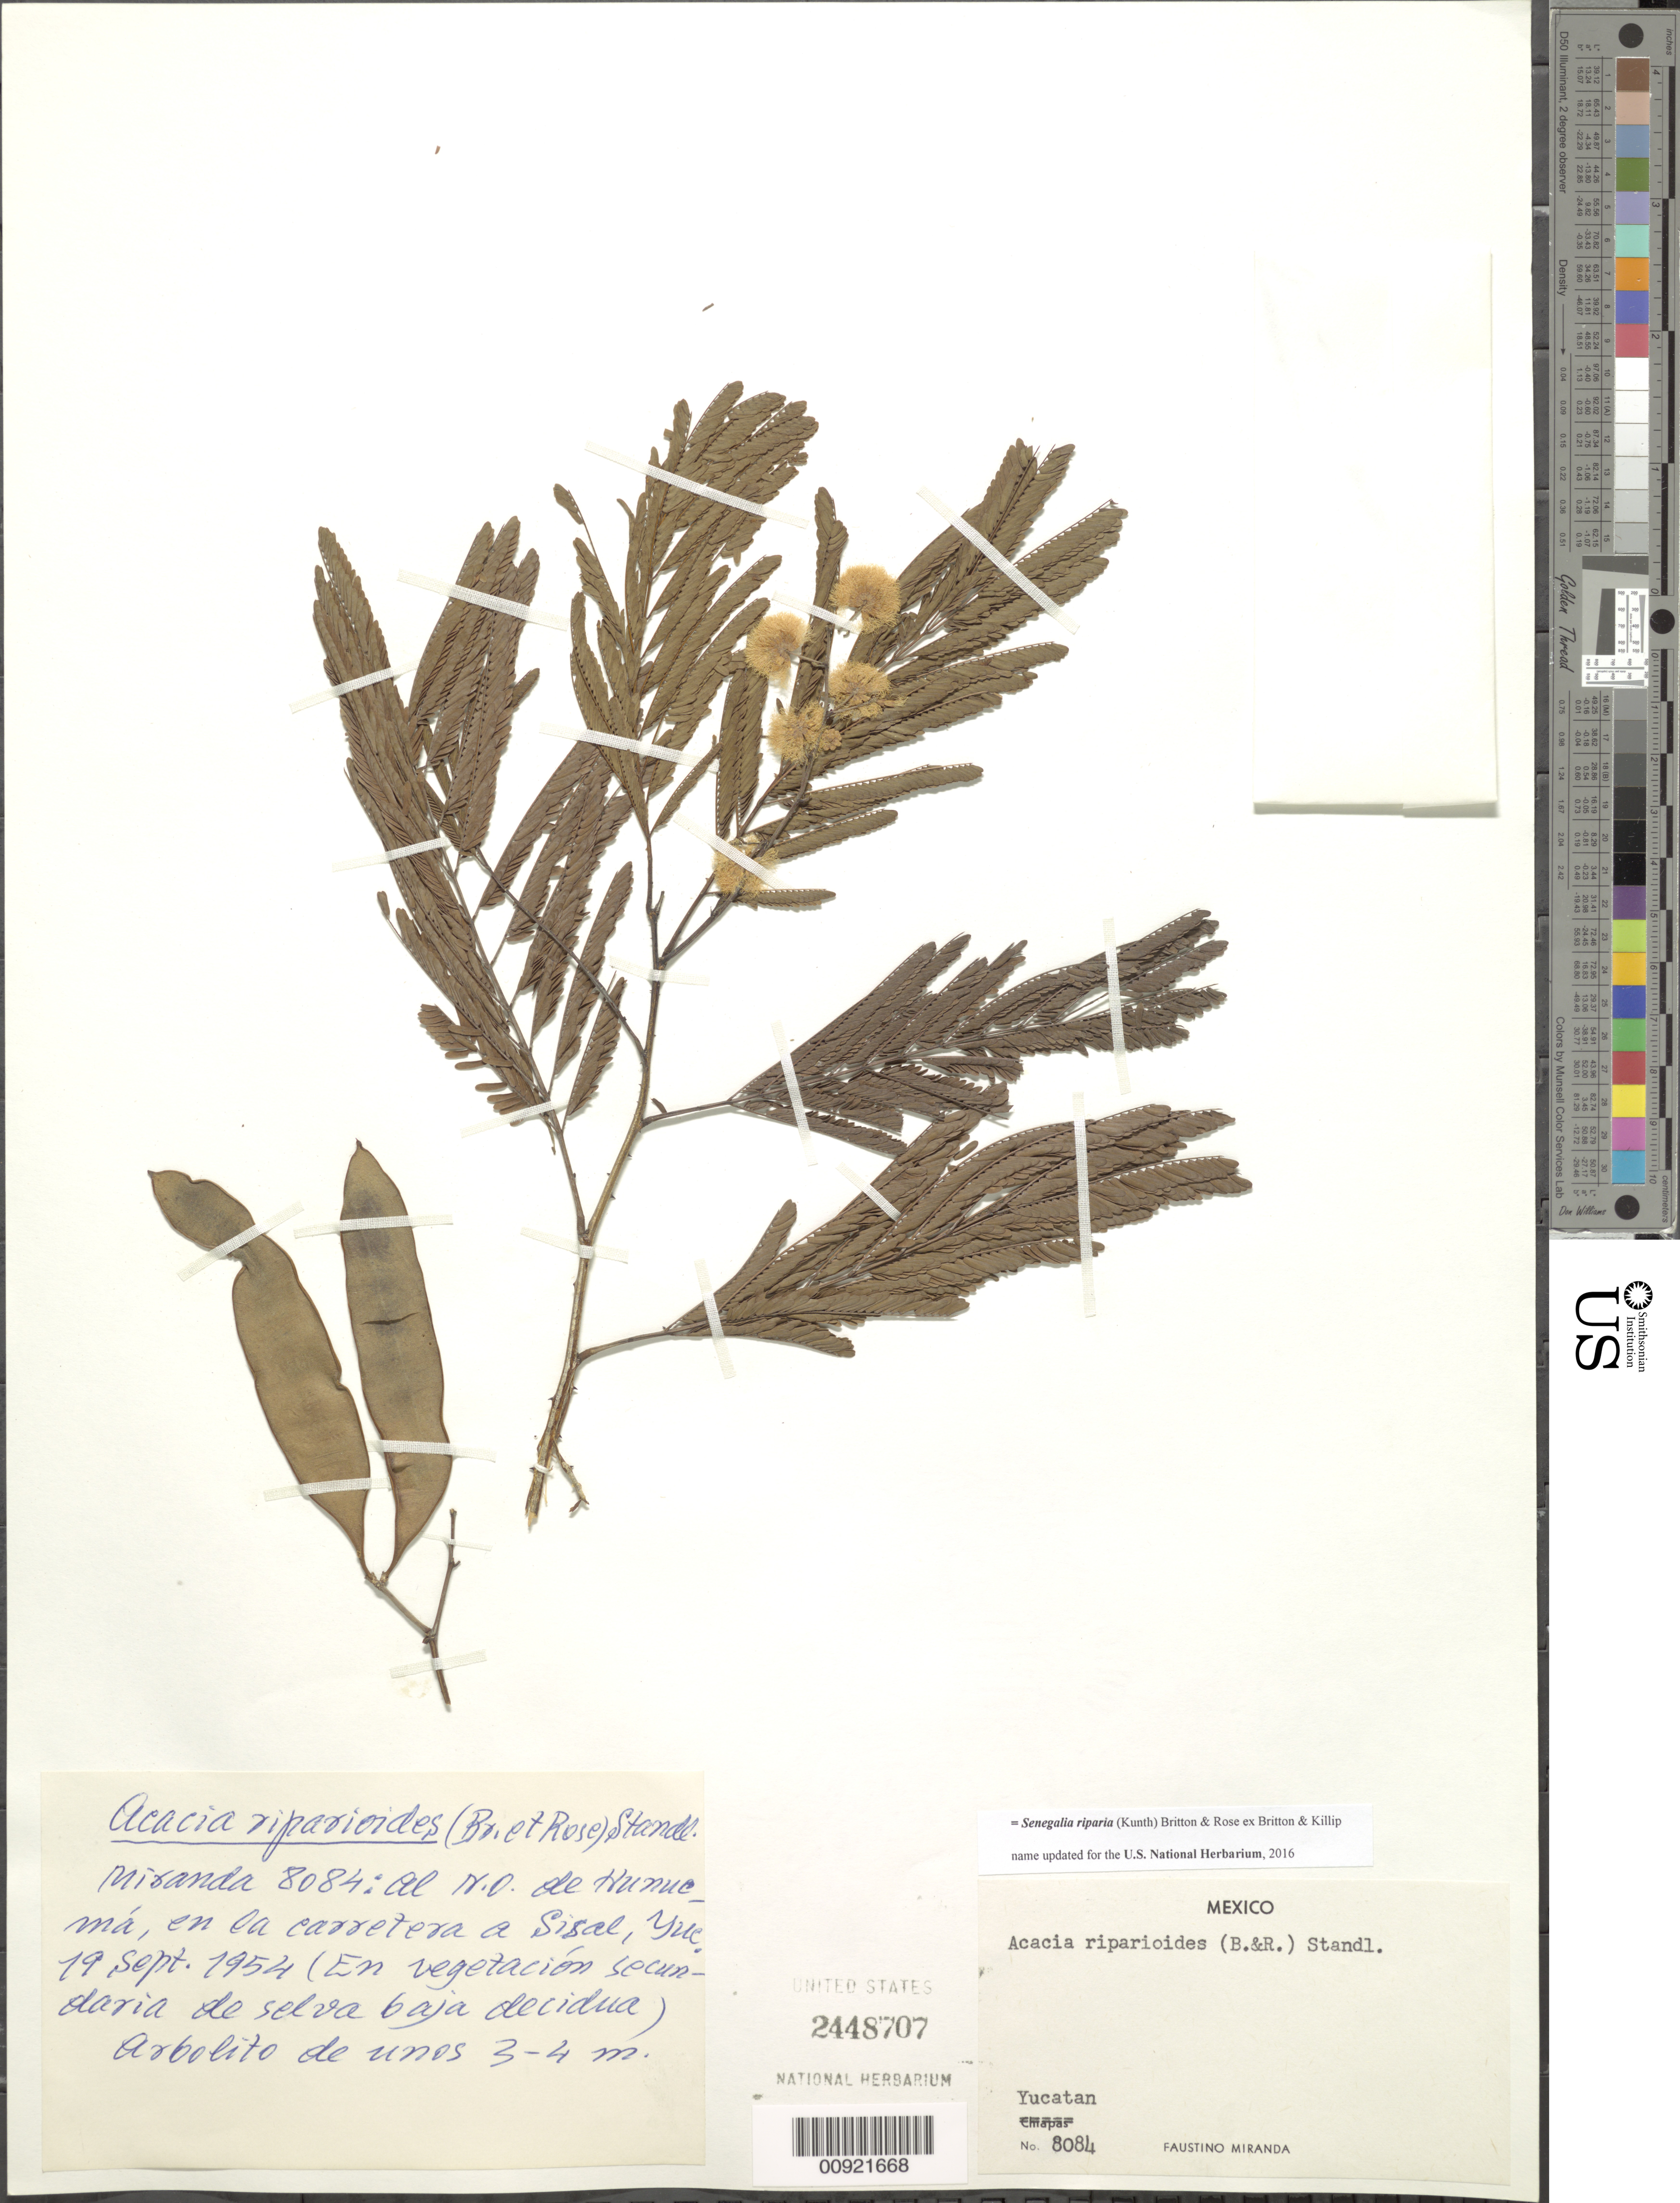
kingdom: Plantae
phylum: Tracheophyta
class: Magnoliopsida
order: Fabales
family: Fabaceae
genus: Senegalia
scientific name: Senegalia riparia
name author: (Kunth) Britton & Rose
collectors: Miranda G., F.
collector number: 8084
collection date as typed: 19 Sep 1954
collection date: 1954-09-19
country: Mexico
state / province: Yucatán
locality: Al N.O. de Hunucmá, en la carretera a Sisal, Yucatán.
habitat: En vegetación secundaria de selva baja decidua.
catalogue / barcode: US 2448707